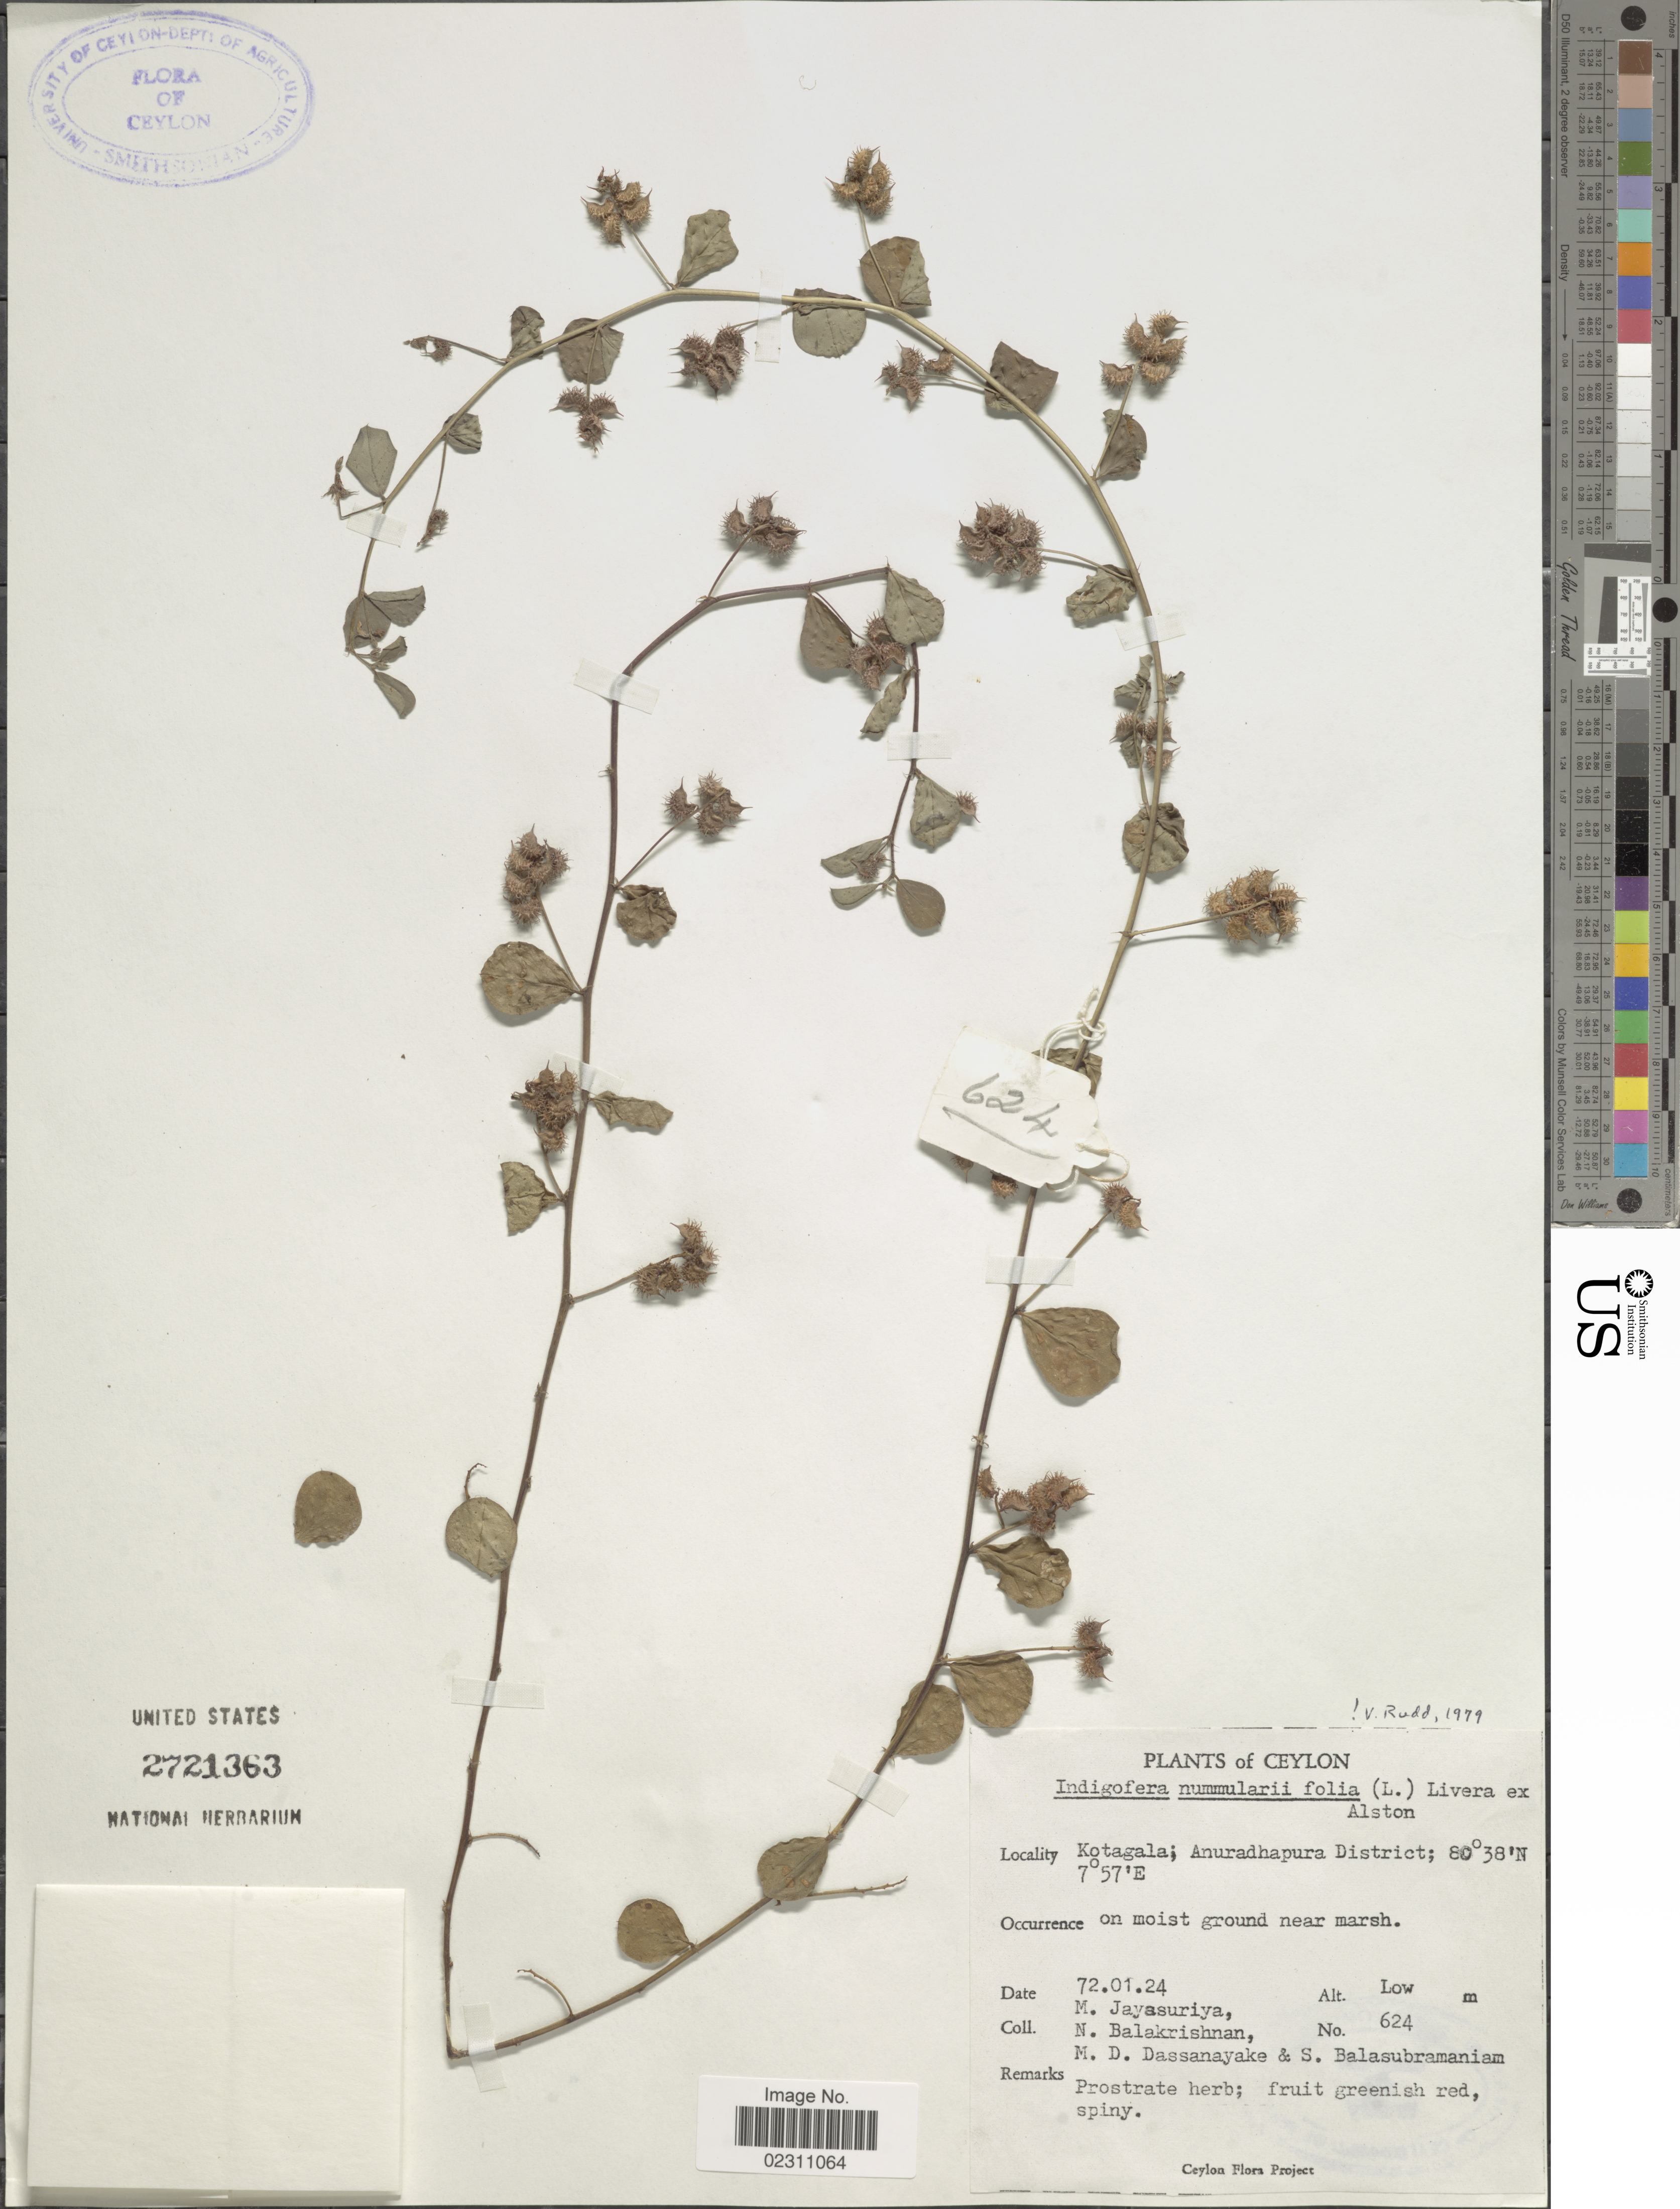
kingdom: Plantae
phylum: Tracheophyta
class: Magnoliopsida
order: Fabales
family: Fabaceae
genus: Indigofera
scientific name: Indigofera nummulariifolia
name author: (L.) Livera ex Alston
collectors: M. Jayasuriya, N. Balakrishnan, M. D. Dassanayake & S. Balasubramaniam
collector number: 624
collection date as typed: Transcribed d/m/y: 24/1/72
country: Sri Lanka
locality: Ceylon, Kotagala, Anuradhapura District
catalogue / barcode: US 2721363